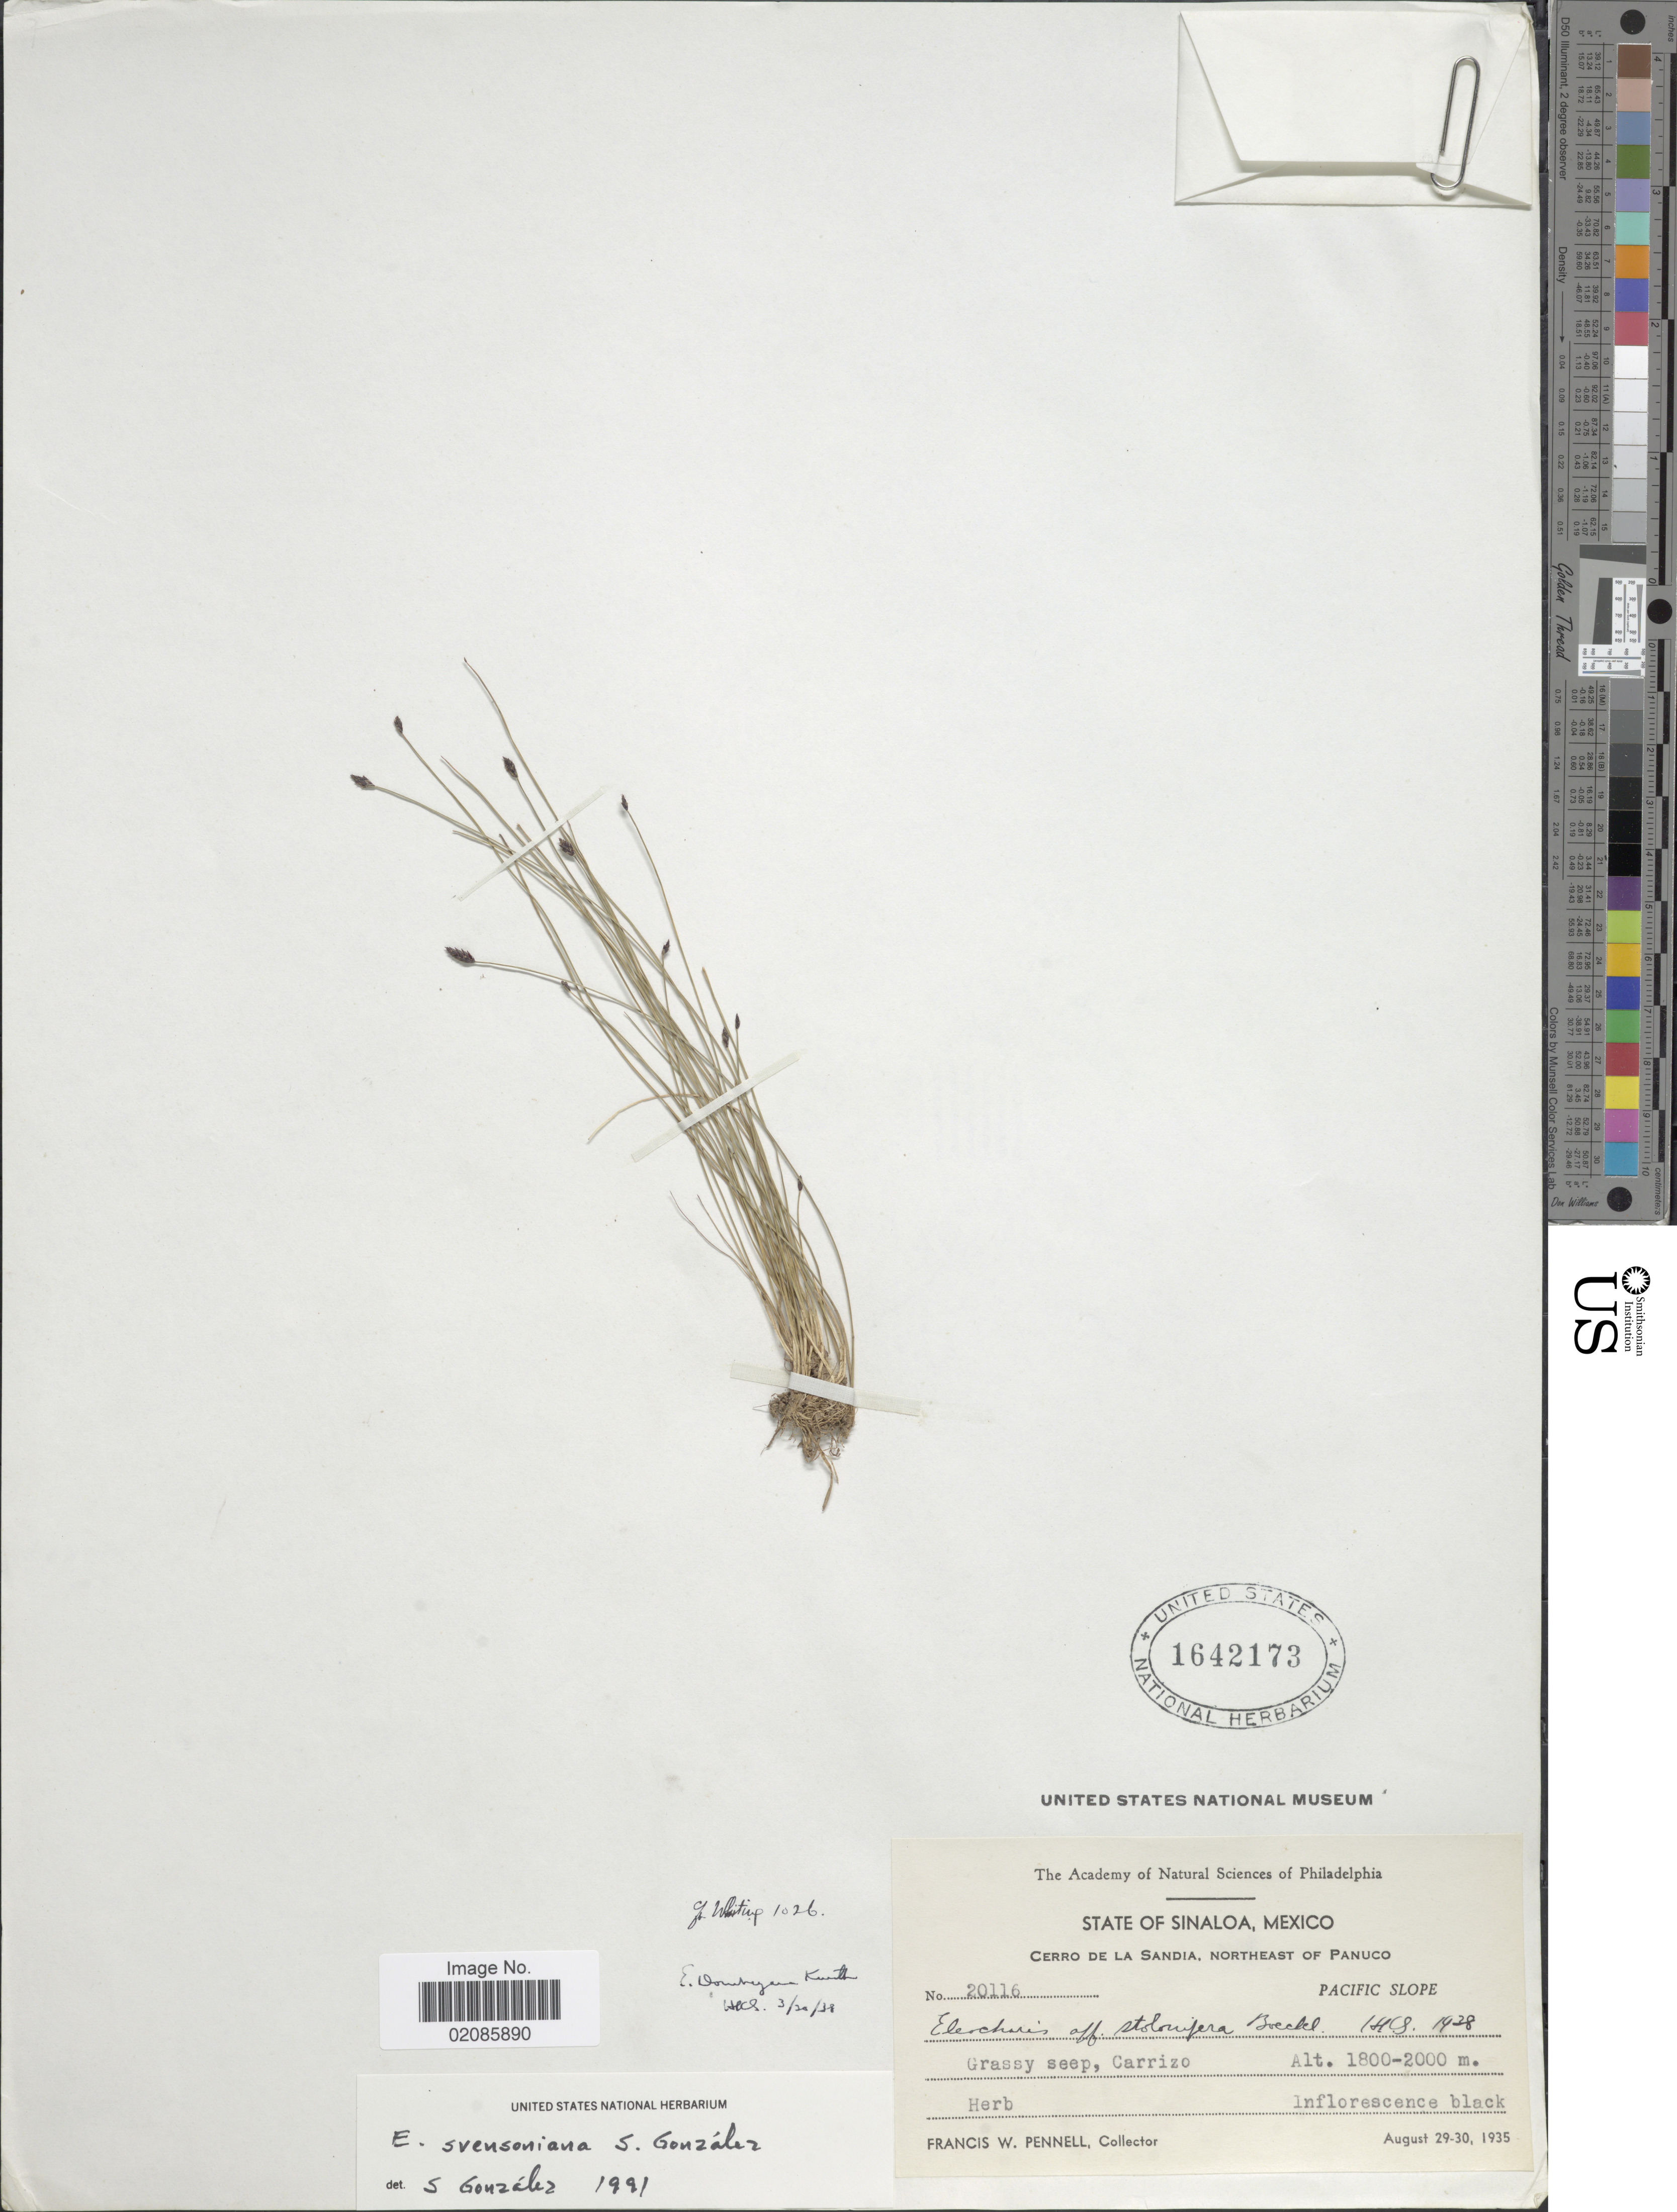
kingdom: Plantae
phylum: Tracheophyta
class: Liliopsida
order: Poales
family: Cyperaceae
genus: Eleocharis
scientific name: Eleocharis svensoniana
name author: S. González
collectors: F. W. Pennell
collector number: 20116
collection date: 1935-08-29/1935-08-30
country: Mexico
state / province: Sinaloa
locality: State of Sinaloa. Cerro de la Sandia, Northeast of Panuco. Pacific Slope. Grassy seep, Carrizo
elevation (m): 1800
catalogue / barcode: US 1642173